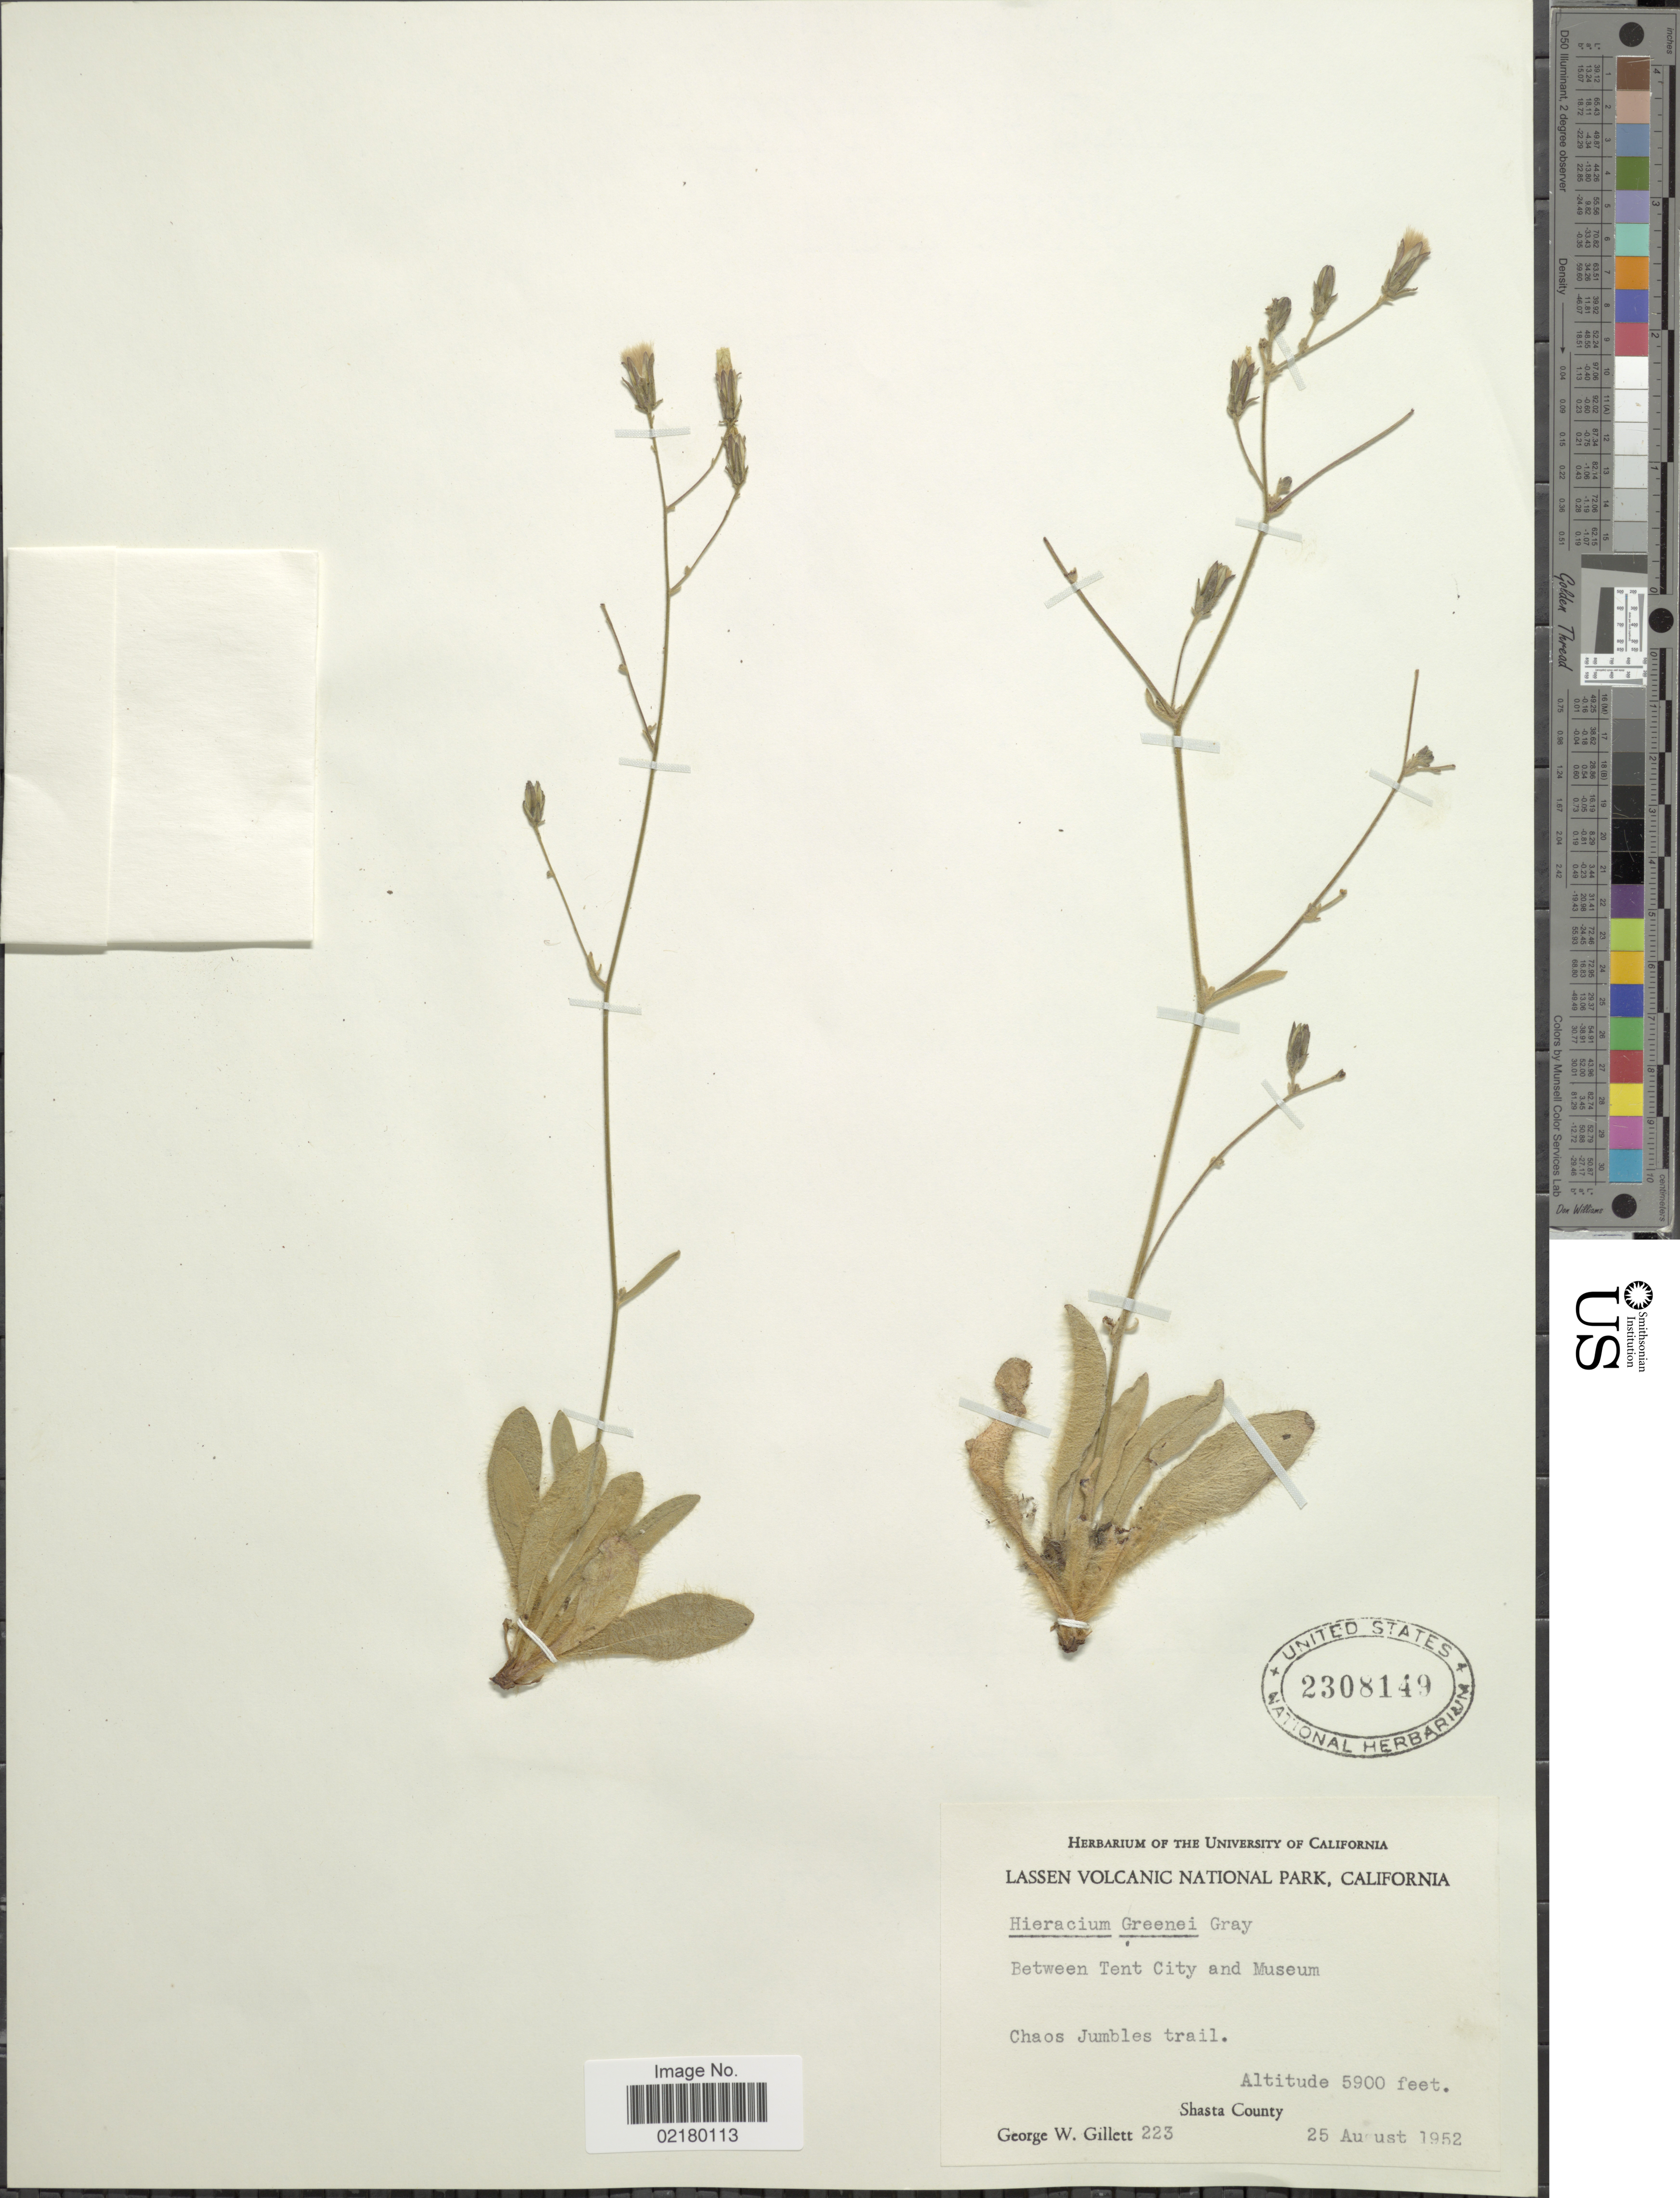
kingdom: Plantae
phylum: Tracheophyta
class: Magnoliopsida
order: Asterales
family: Asteraceae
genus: Hieracium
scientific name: Hieracium greenei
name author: A. Gray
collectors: G. Gillett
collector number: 223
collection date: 1952-08-25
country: United States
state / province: California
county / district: Shasta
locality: Lassen Volcanic National Park, Between Tent City and Museum, Chaos Jumbles trail, Shasta County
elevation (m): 1798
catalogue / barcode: US 2308149